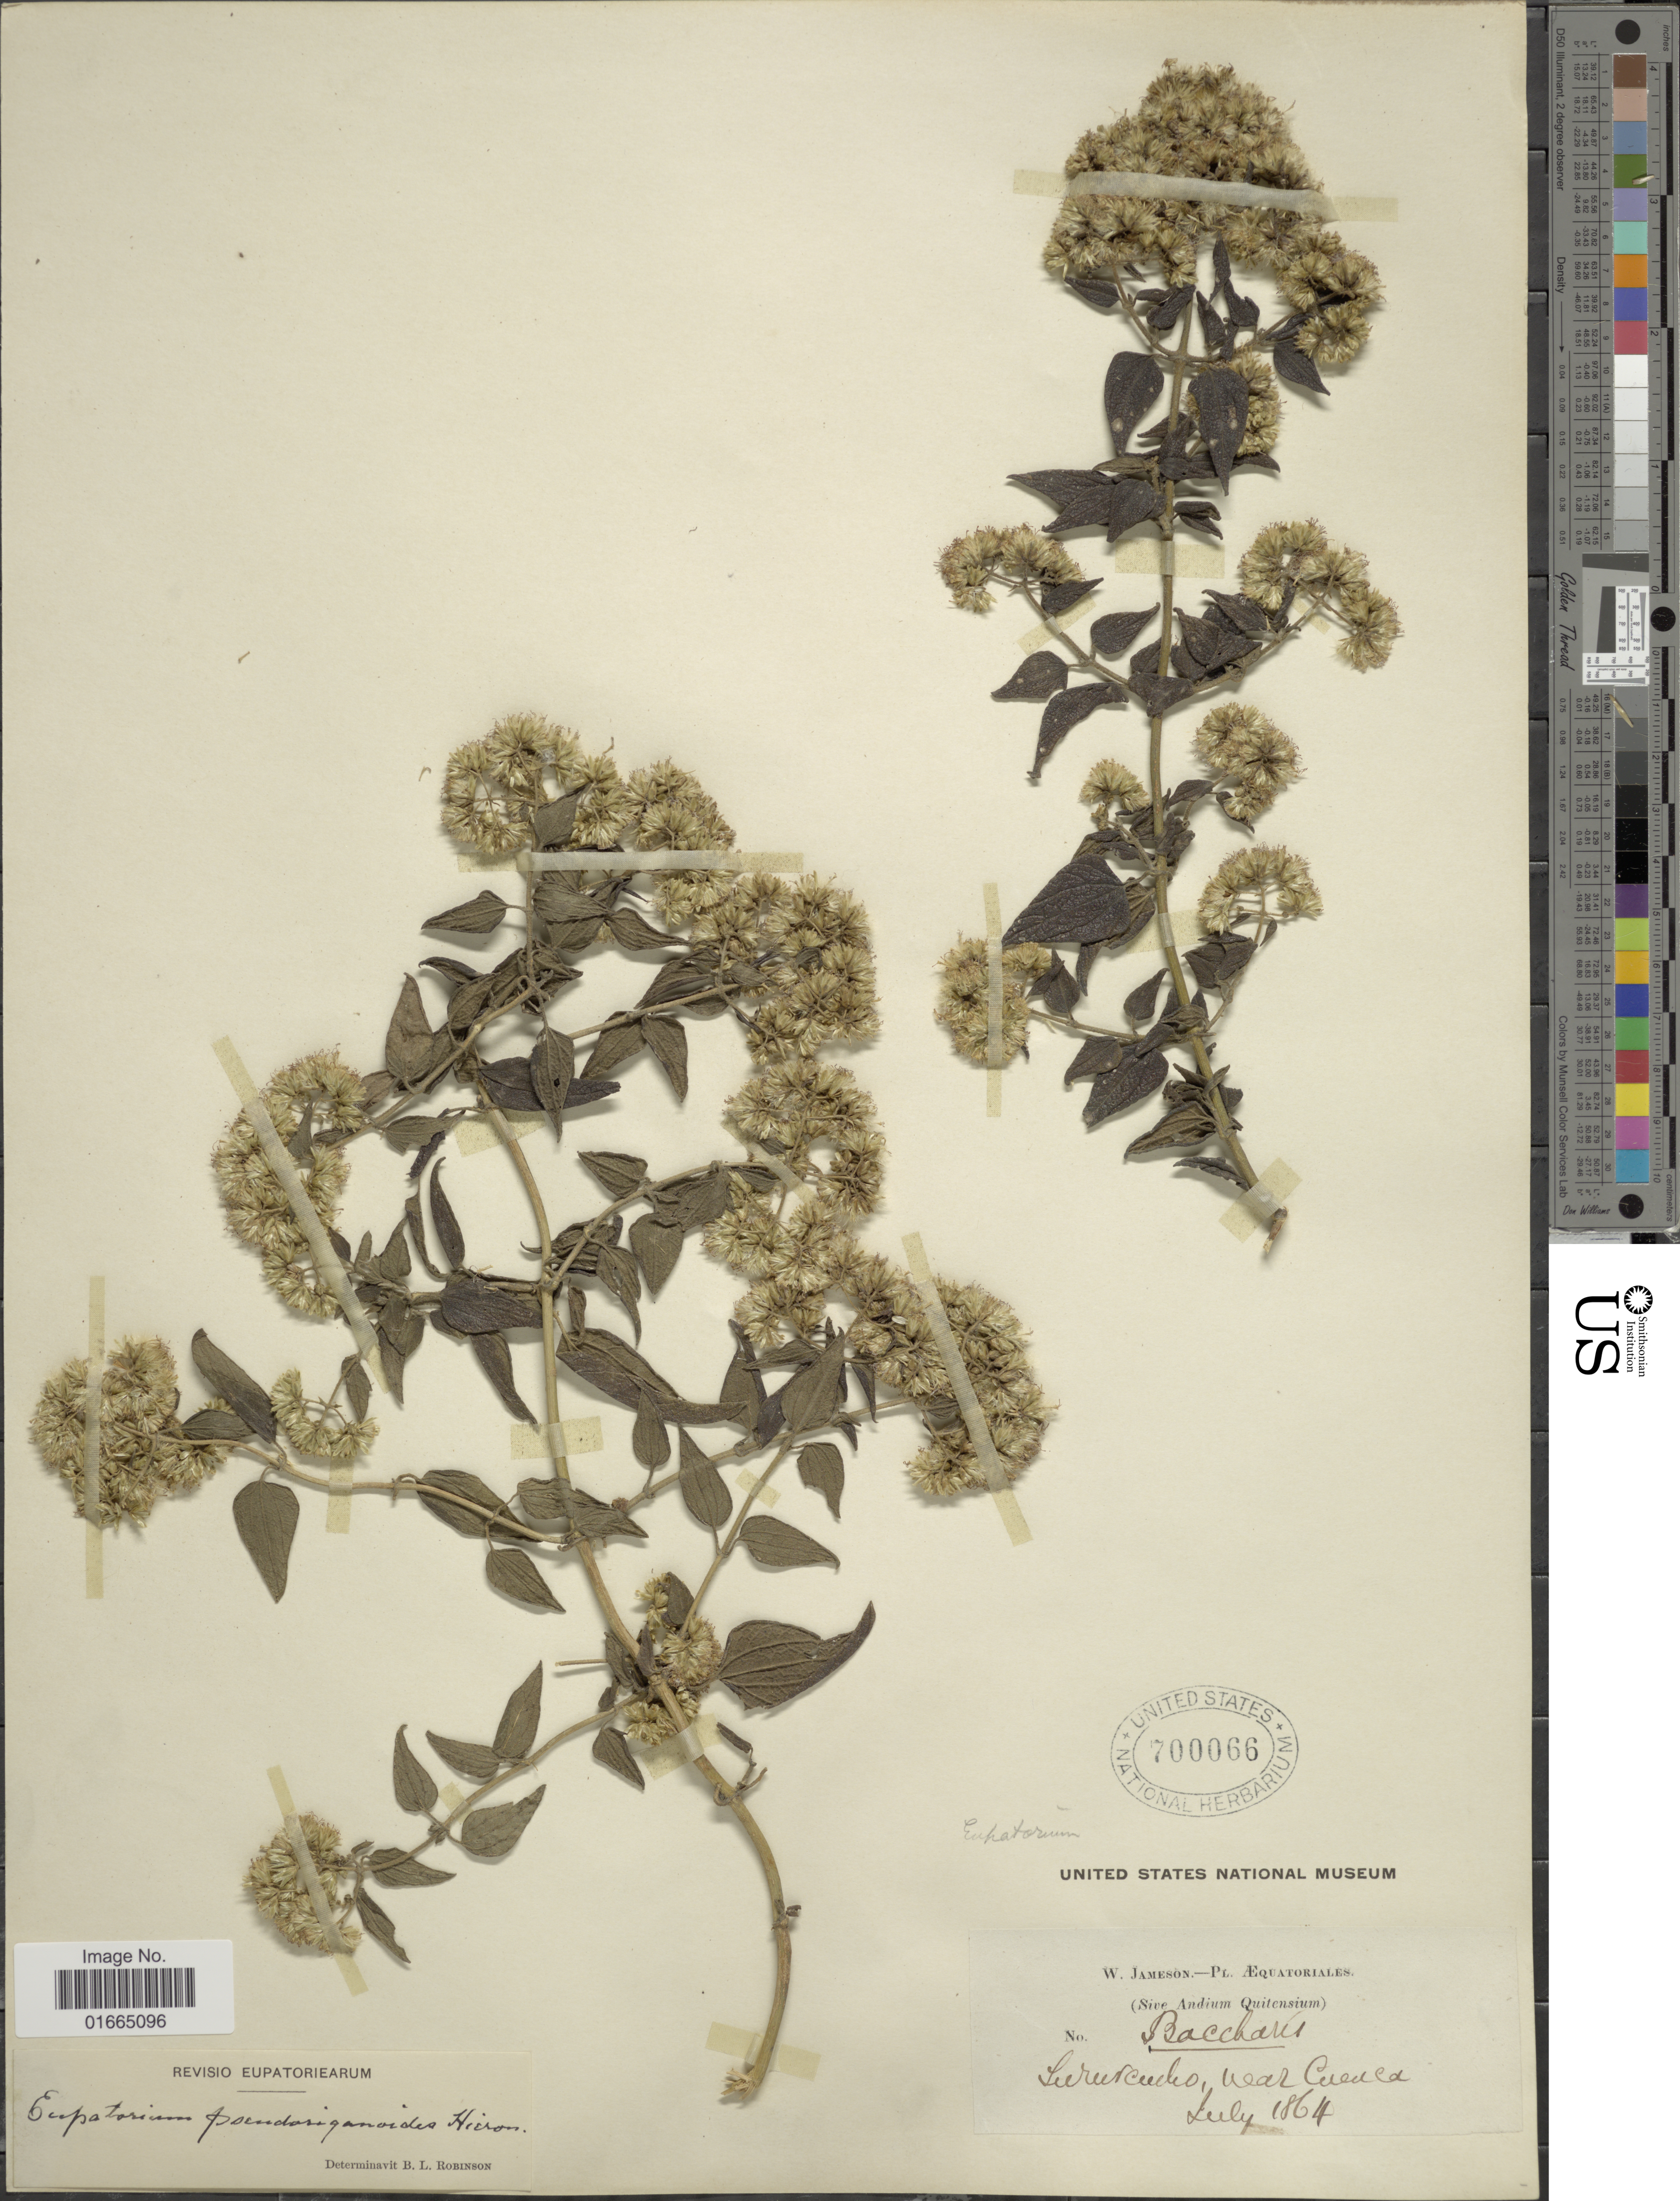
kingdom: Plantae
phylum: Tracheophyta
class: Magnoliopsida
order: Asterales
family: Asteraceae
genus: Cronquistianthus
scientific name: Cronquistianthus pseudoriganoides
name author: (Hieron.) R.M. King & H. Rob.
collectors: W. Jameson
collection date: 1864-07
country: Ecuador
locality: Sururcucho, near Cuenca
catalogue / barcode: US 700066